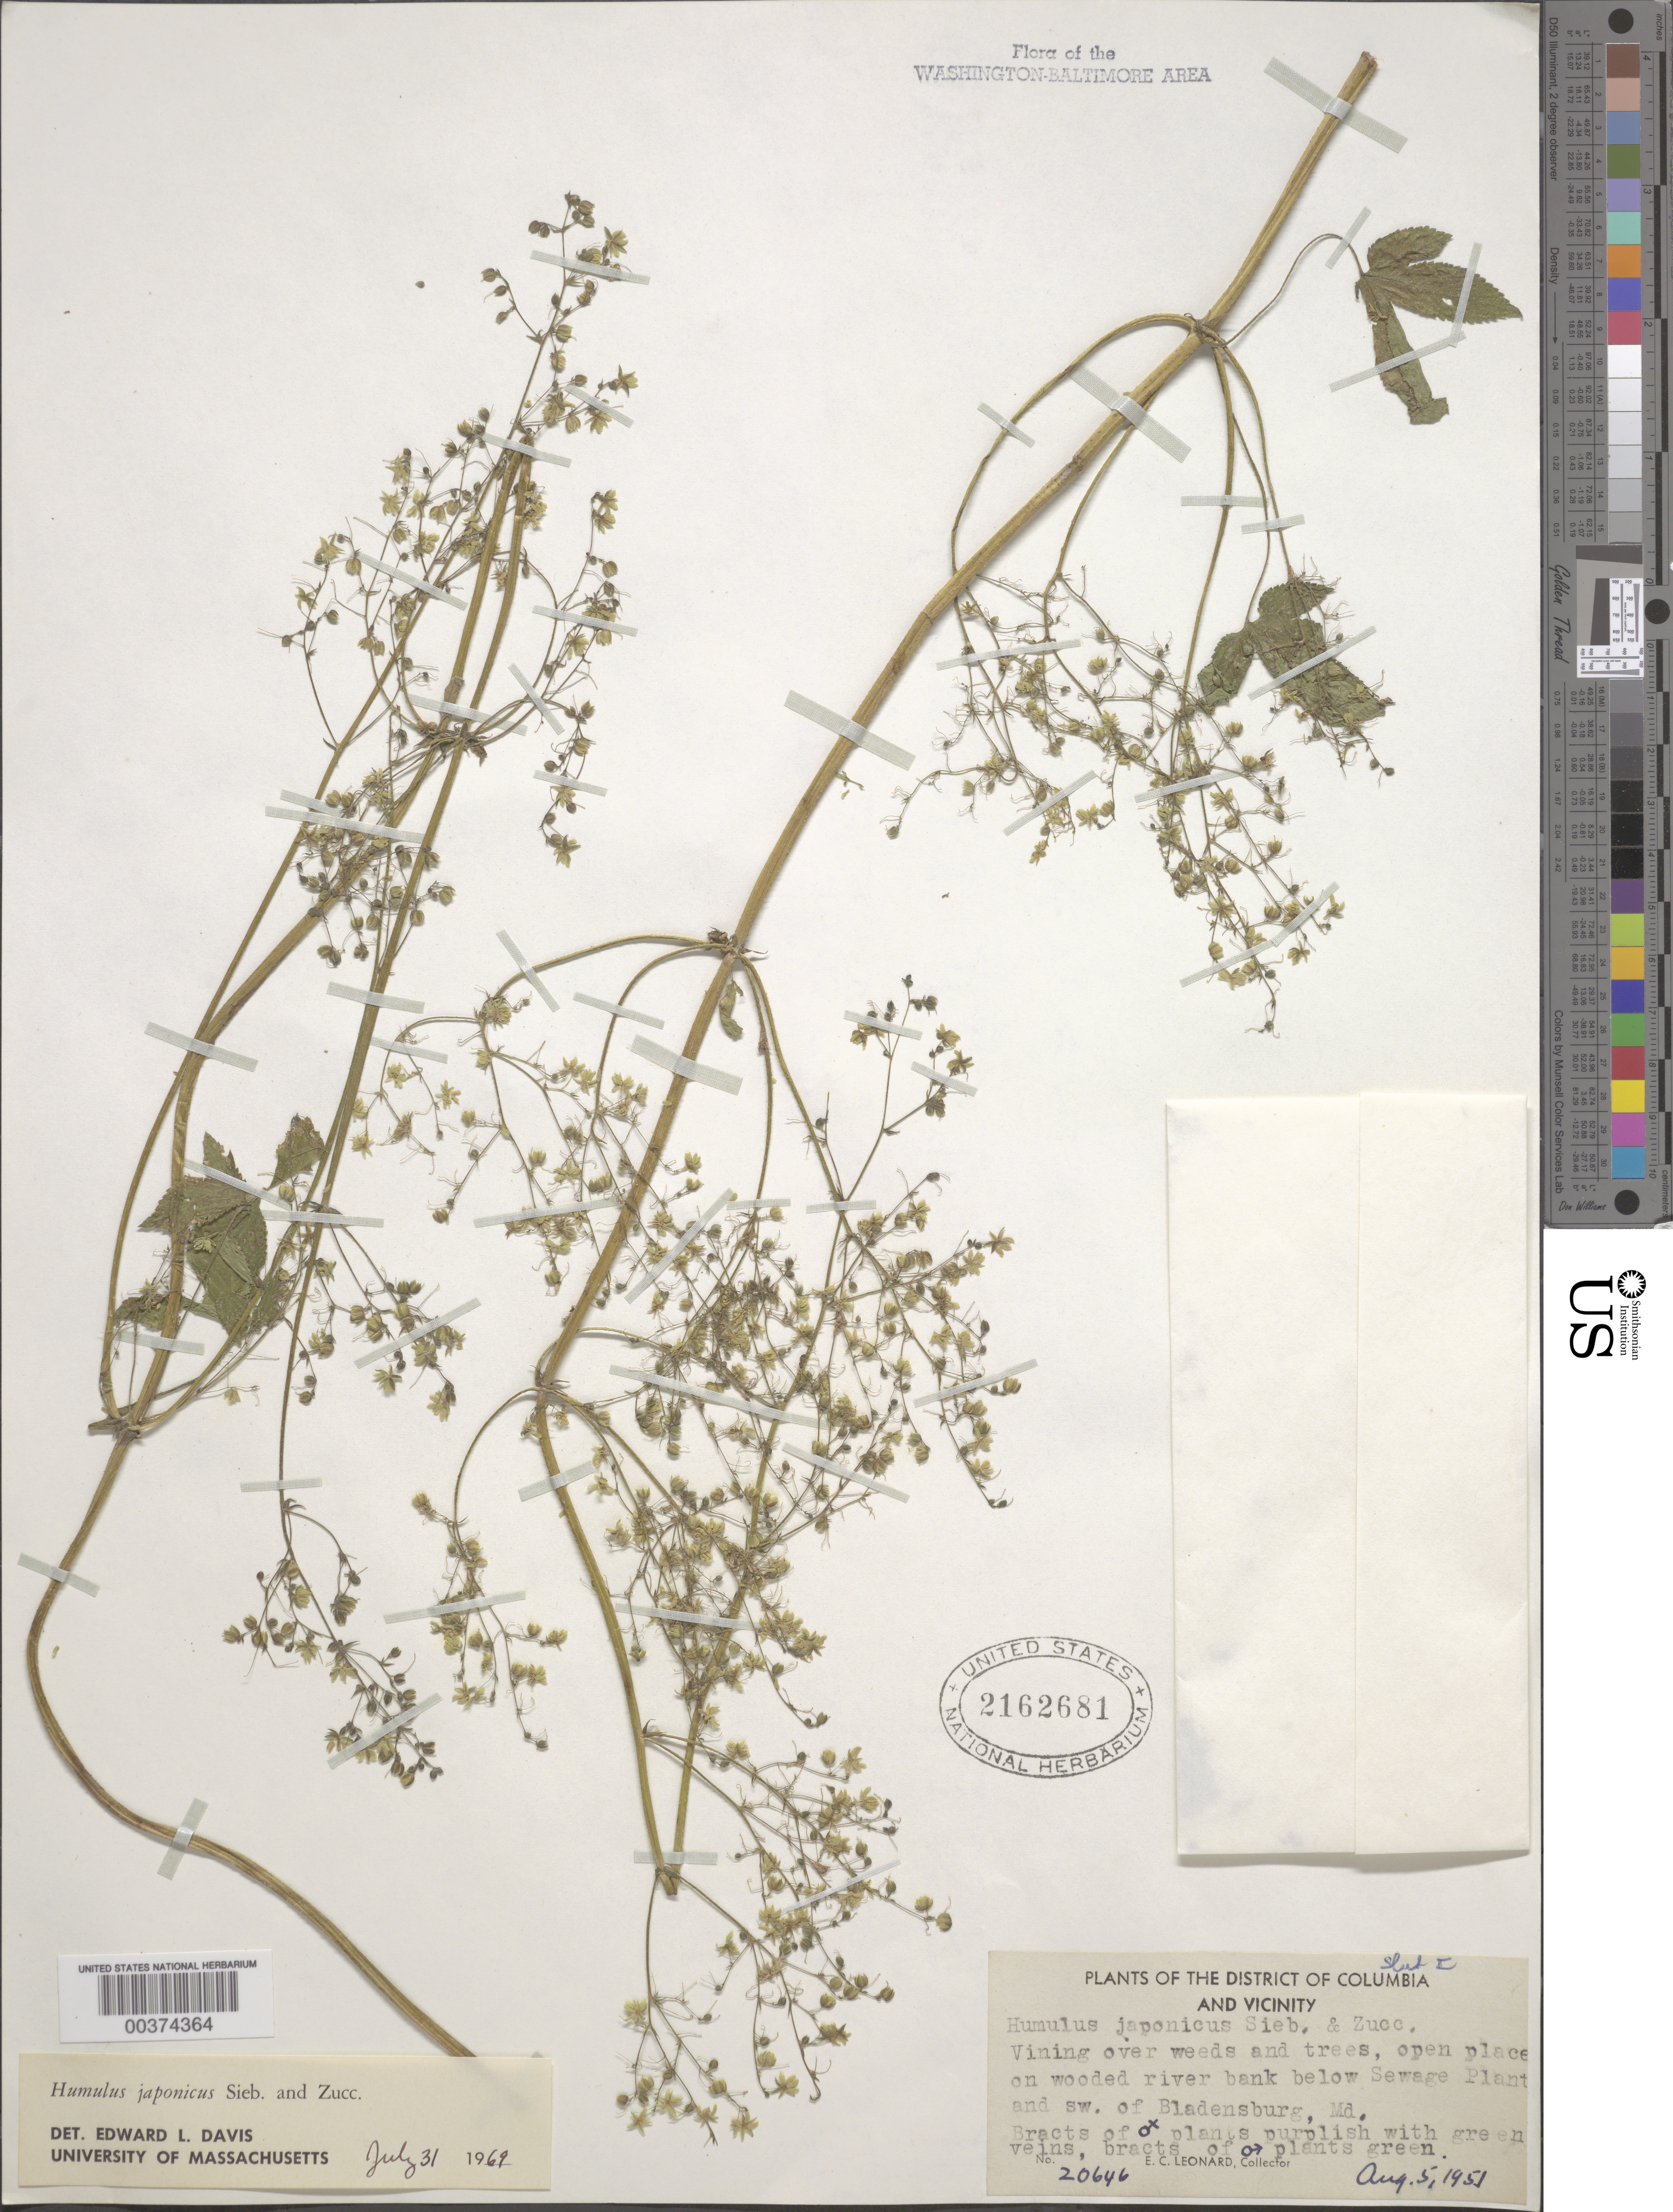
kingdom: Plantae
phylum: Tracheophyta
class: Magnoliopsida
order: Rosales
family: Cannabaceae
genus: Humulus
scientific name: Humulus japonicus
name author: Siebold & Zucc.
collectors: E. C. Leonard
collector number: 20646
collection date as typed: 05 Aug 1951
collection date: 1951-08-05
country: United States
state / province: Maryland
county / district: Prince George's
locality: Below sewage plant, SW of Bladensburg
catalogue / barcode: US 2162681